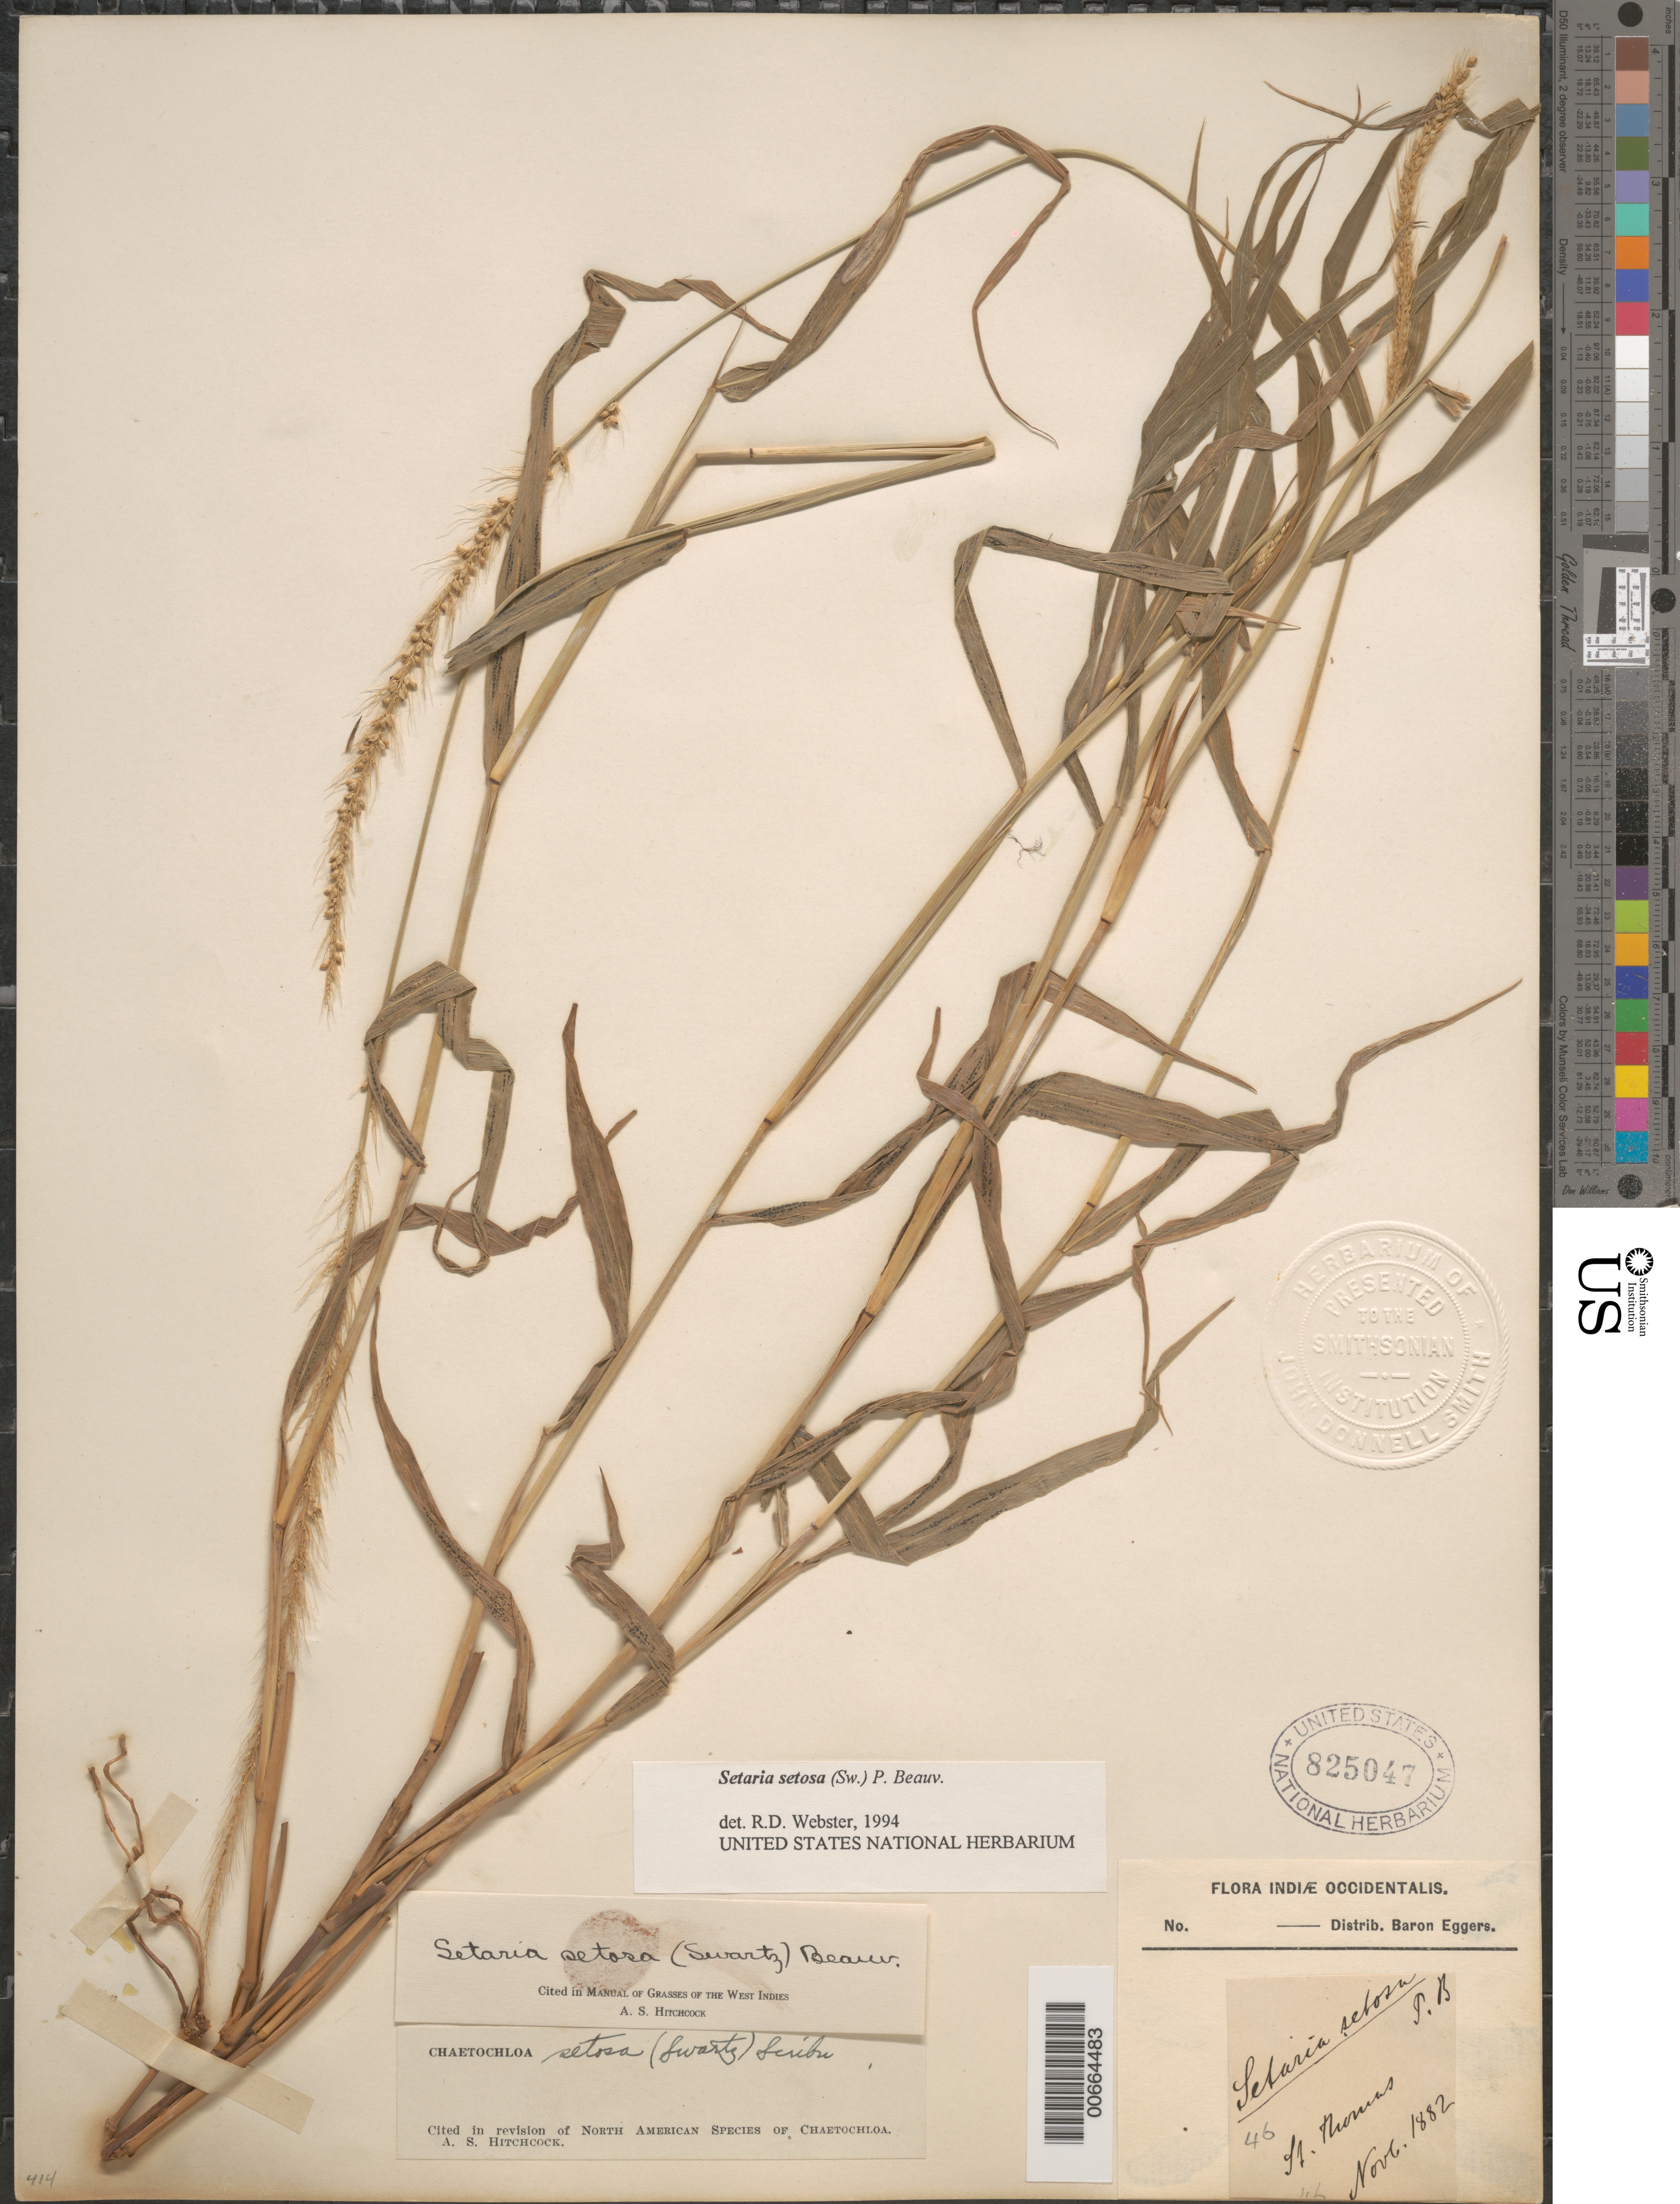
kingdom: Plantae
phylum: Tracheophyta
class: Liliopsida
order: Poales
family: Poaceae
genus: Setaria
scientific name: Setaria setosa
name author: (Sw.) P. Beauv.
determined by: Webster, Robert D.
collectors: H. F. A. von Eggers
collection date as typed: Nov 1882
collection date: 1882-11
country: U.S. Virgin Islands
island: St. Thomas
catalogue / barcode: US 825047